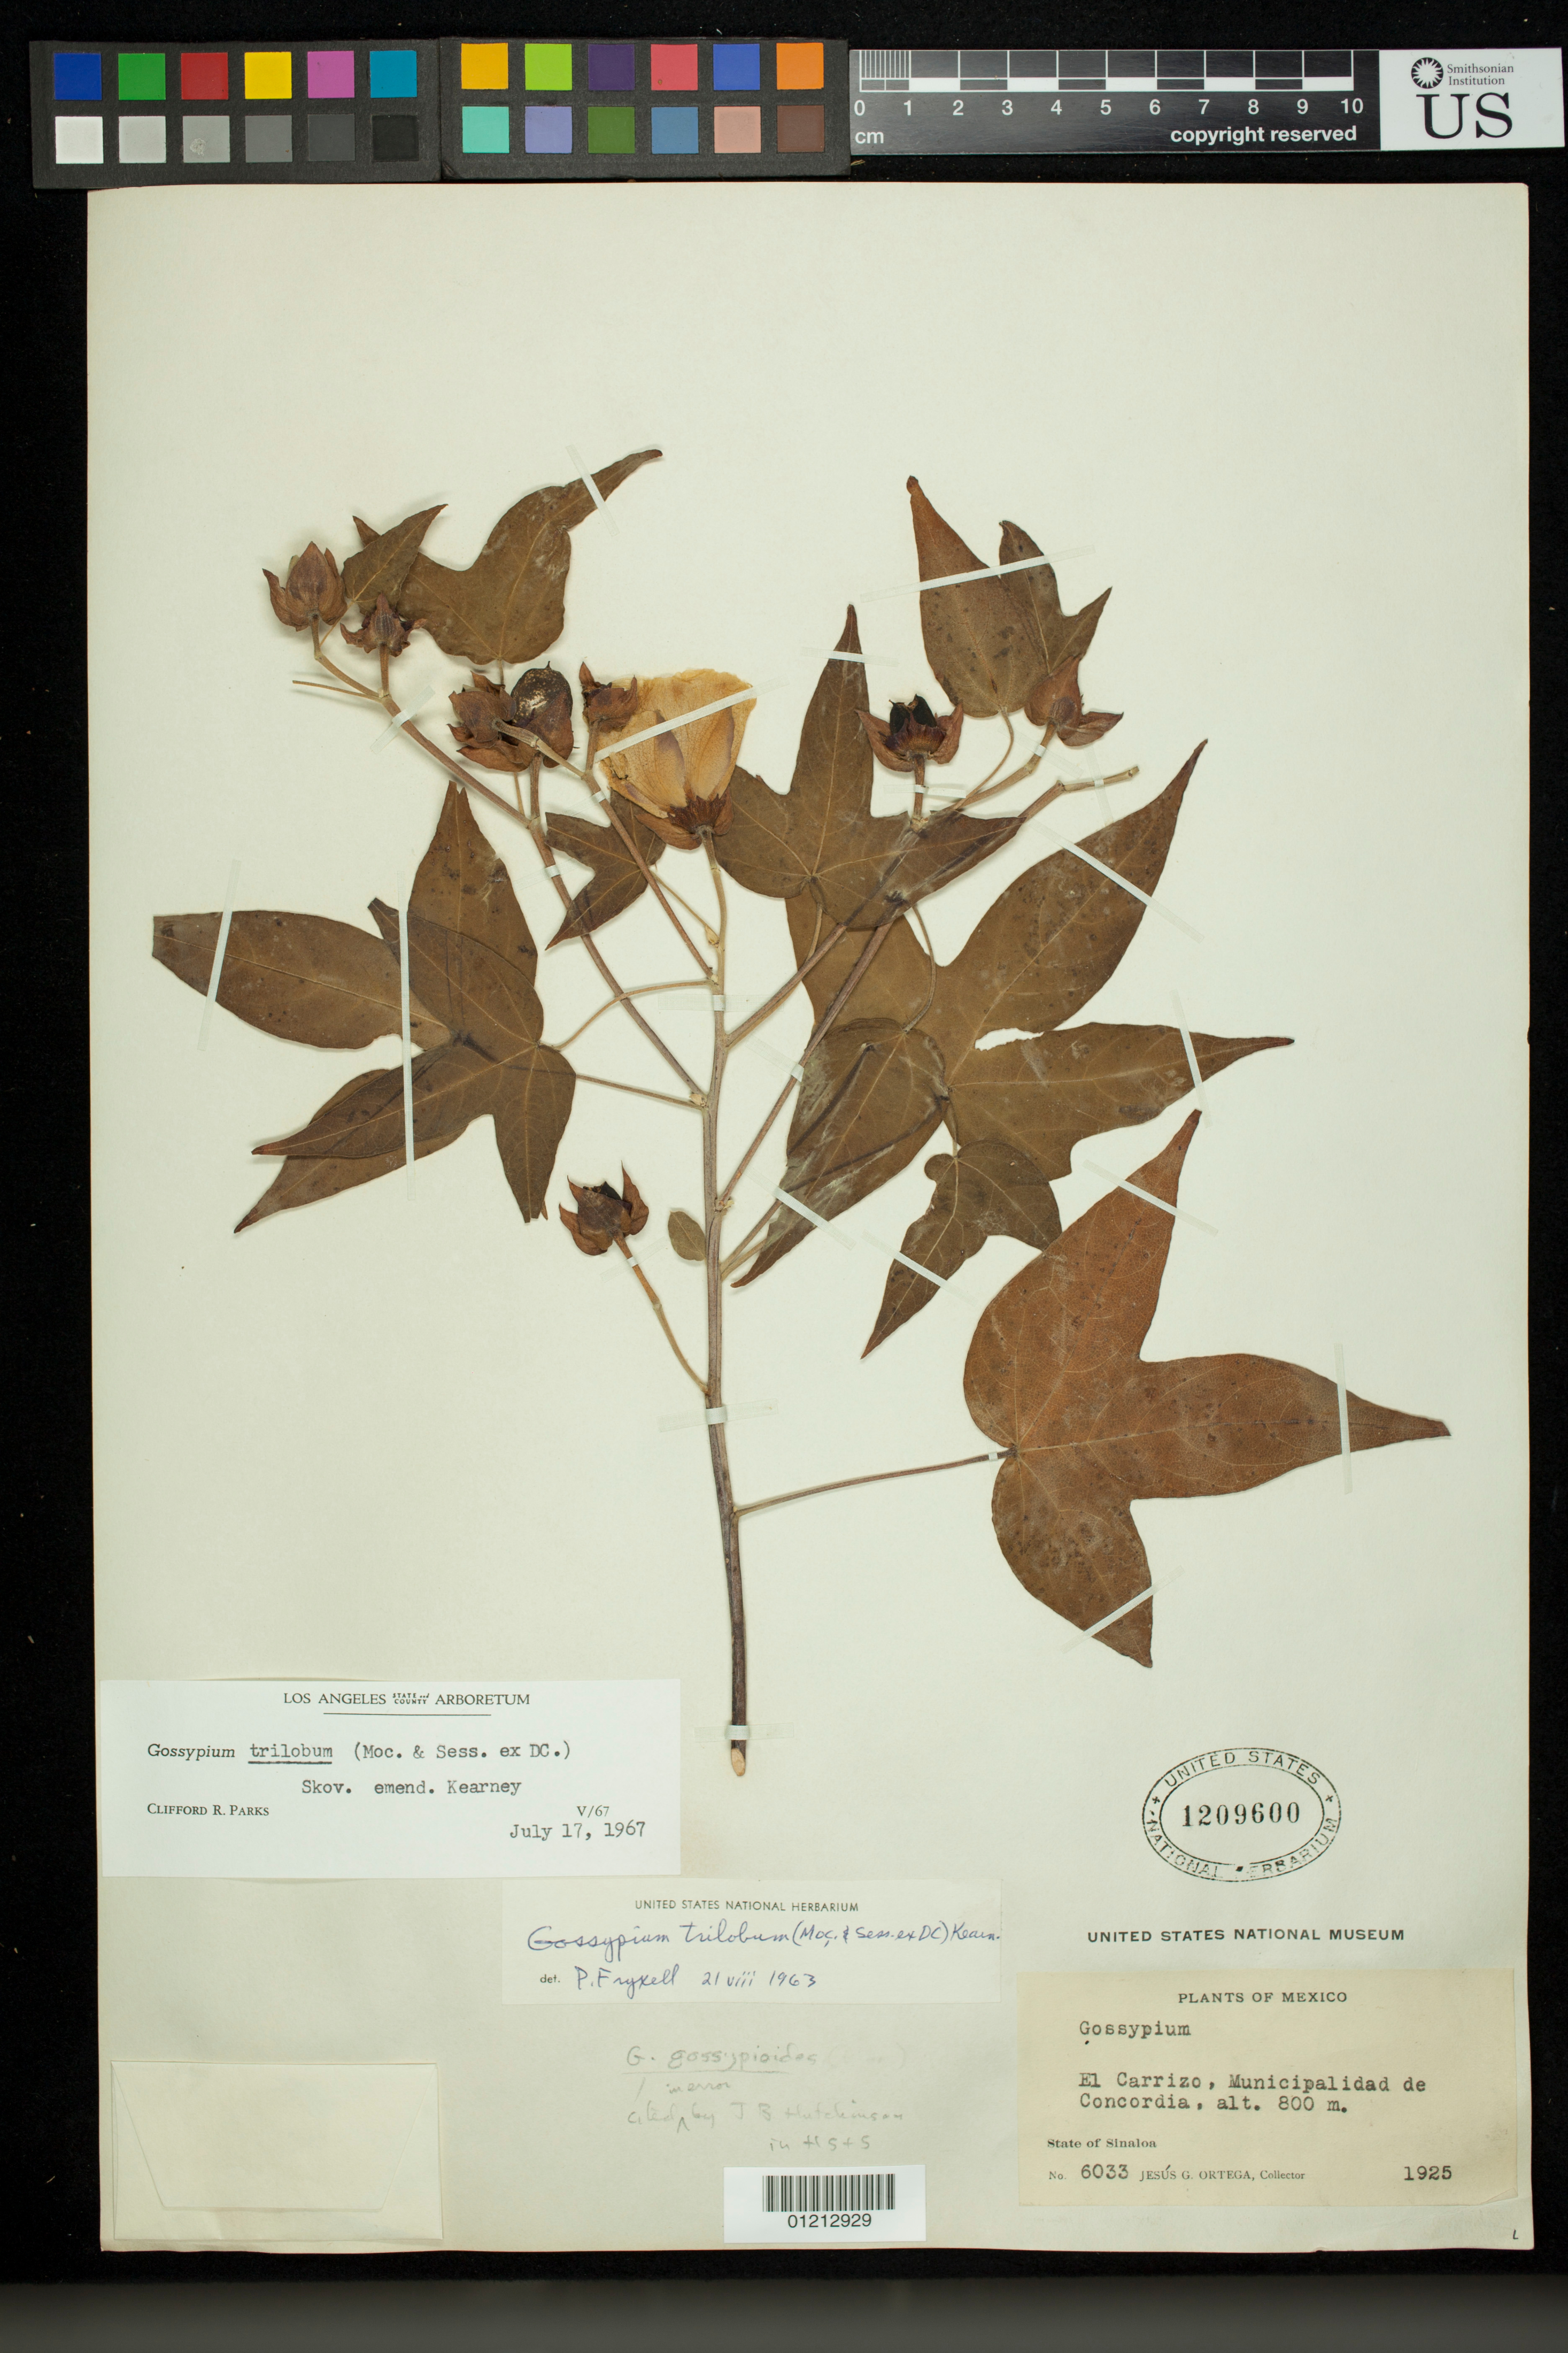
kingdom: Plantae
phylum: Tracheophyta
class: Magnoliopsida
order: Malvales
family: Malvaceae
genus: Gossypium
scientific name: Gossypium trilobum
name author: (Sessé & Moc. ex DC.) Skovsted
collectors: J. Ortega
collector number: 6033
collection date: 1925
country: Mexico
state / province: Sinaloa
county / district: Concordia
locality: El Carrizo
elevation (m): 800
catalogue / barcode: US 1209600